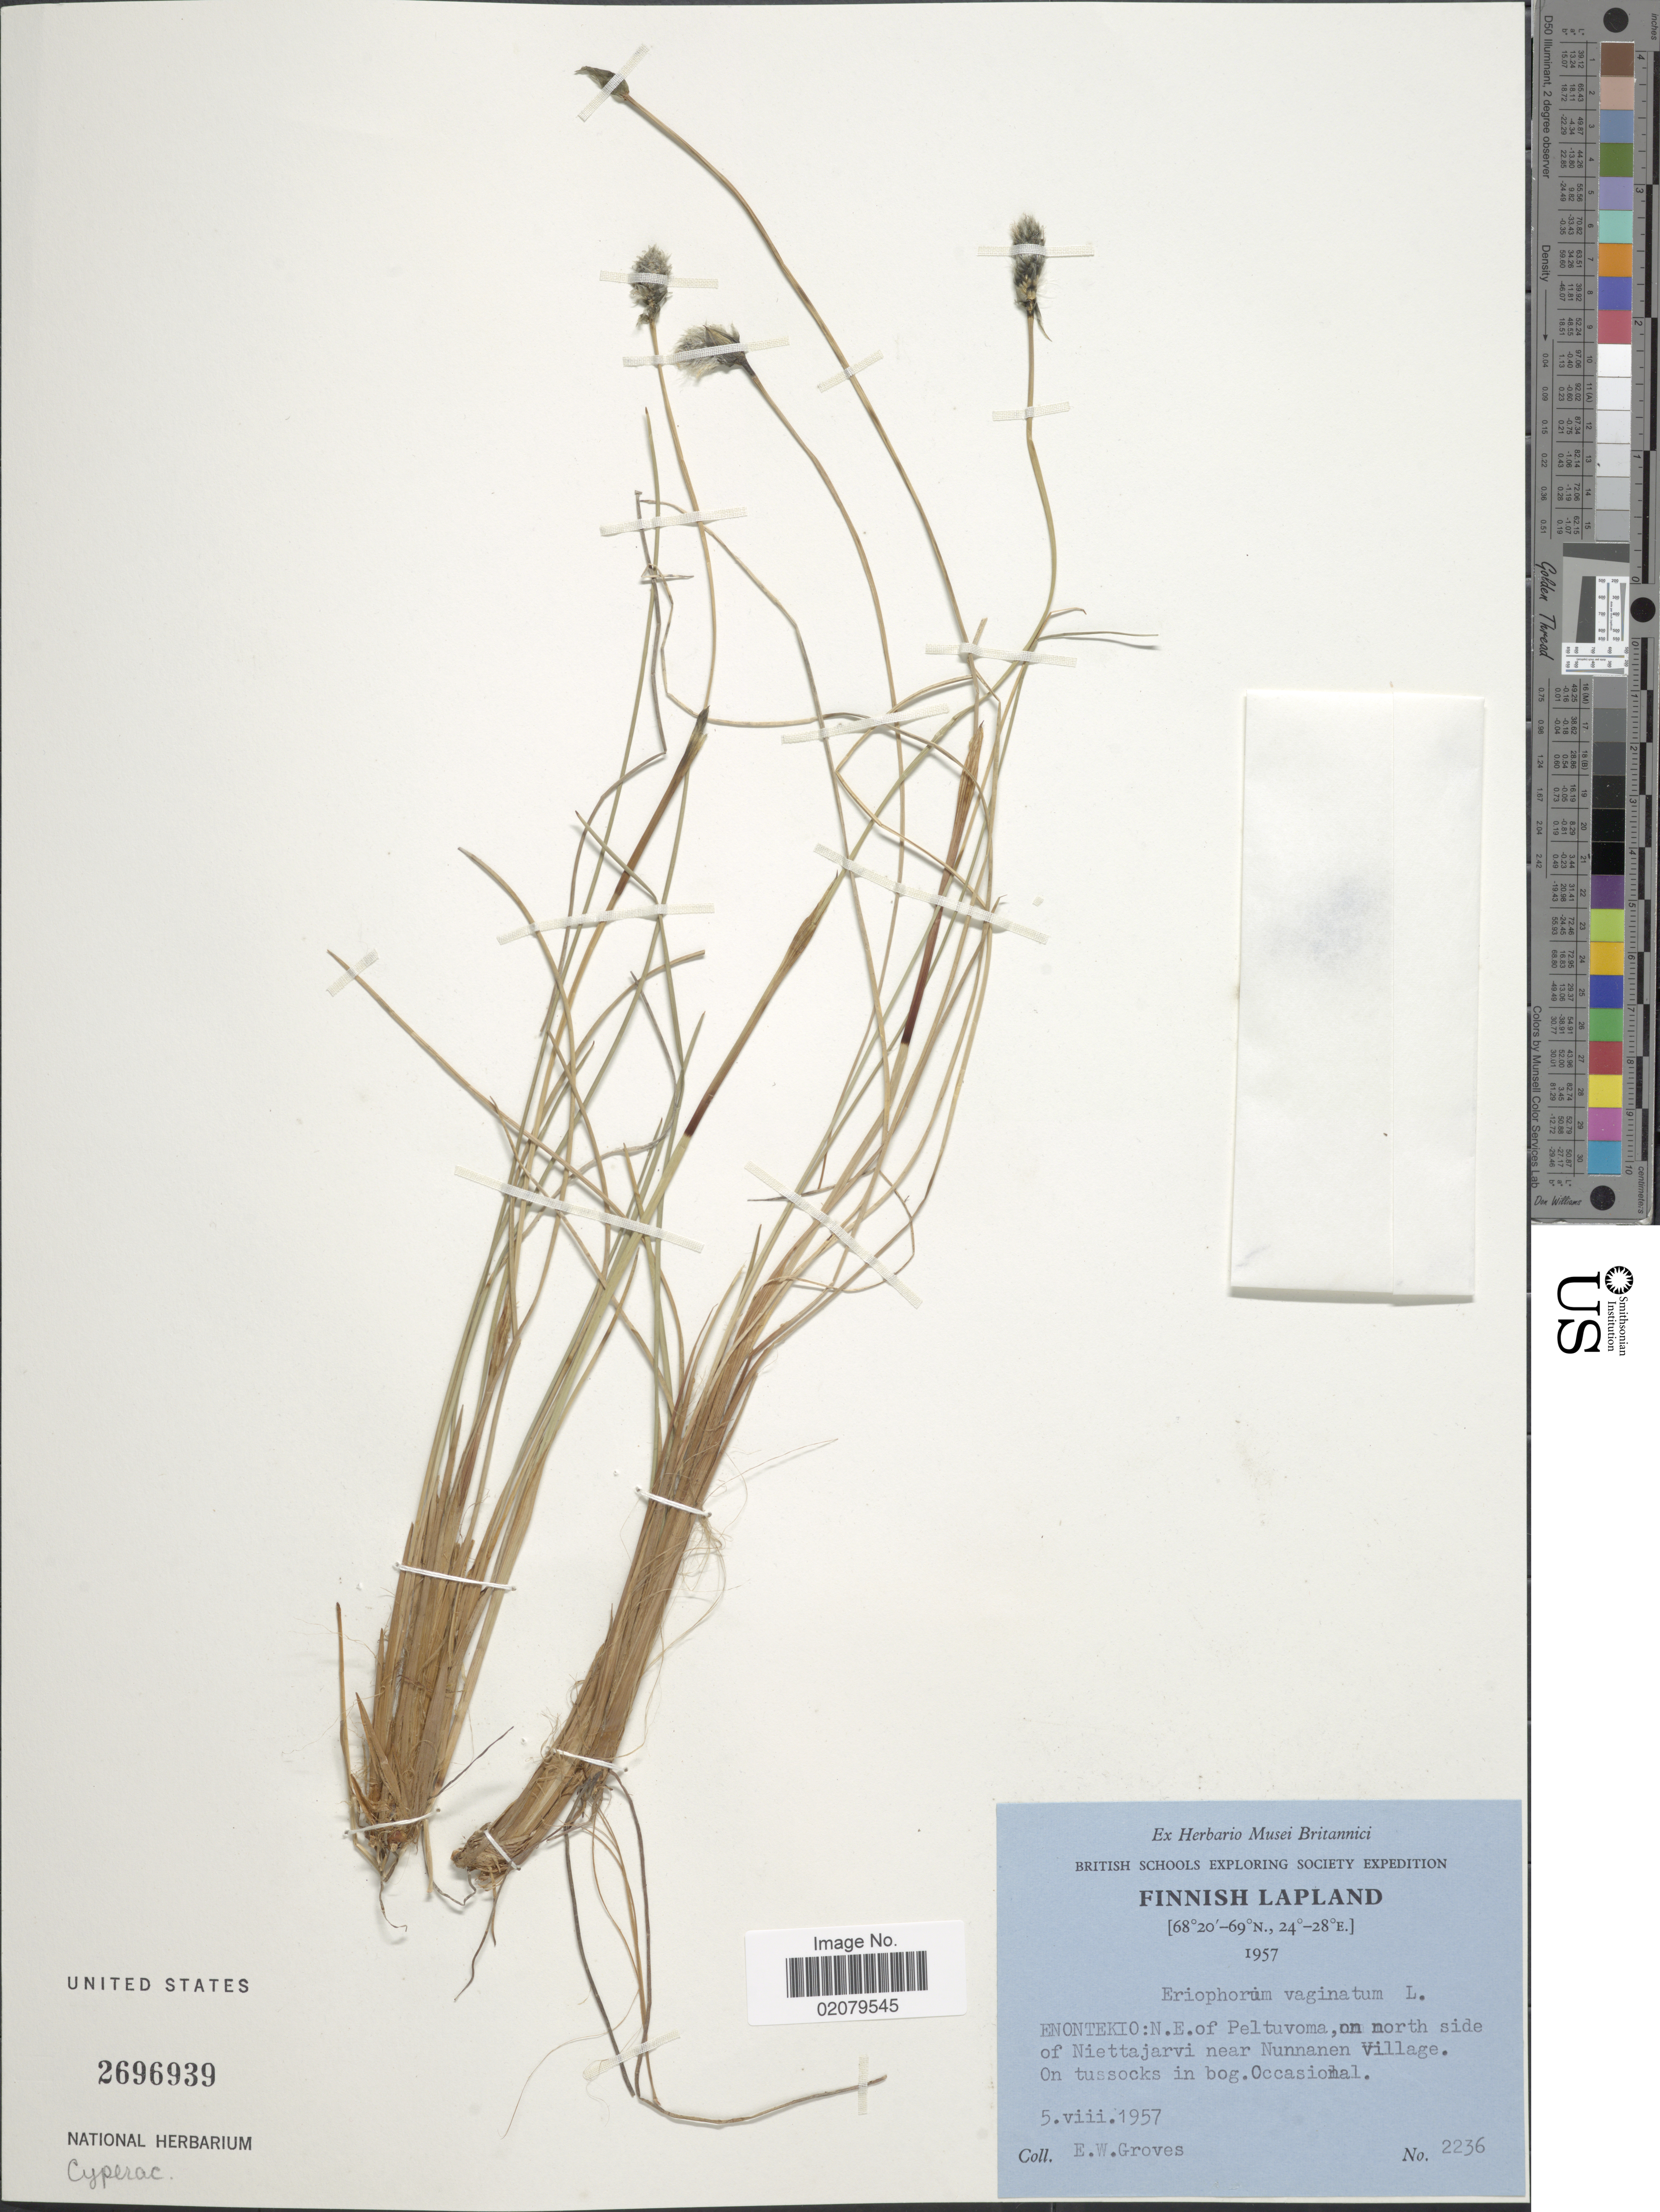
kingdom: Plantae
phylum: Tracheophyta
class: Liliopsida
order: Poales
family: Cyperaceae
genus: Eriophorum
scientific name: Eriophorum vaginatum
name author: L.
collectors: E. Groves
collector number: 2236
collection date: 1957-08-05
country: Finland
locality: Finnish Lapland, Enontekio: N.E. of Peltuvoma, on north side of Niettajarvi near Nunnanen village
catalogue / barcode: US 2696939